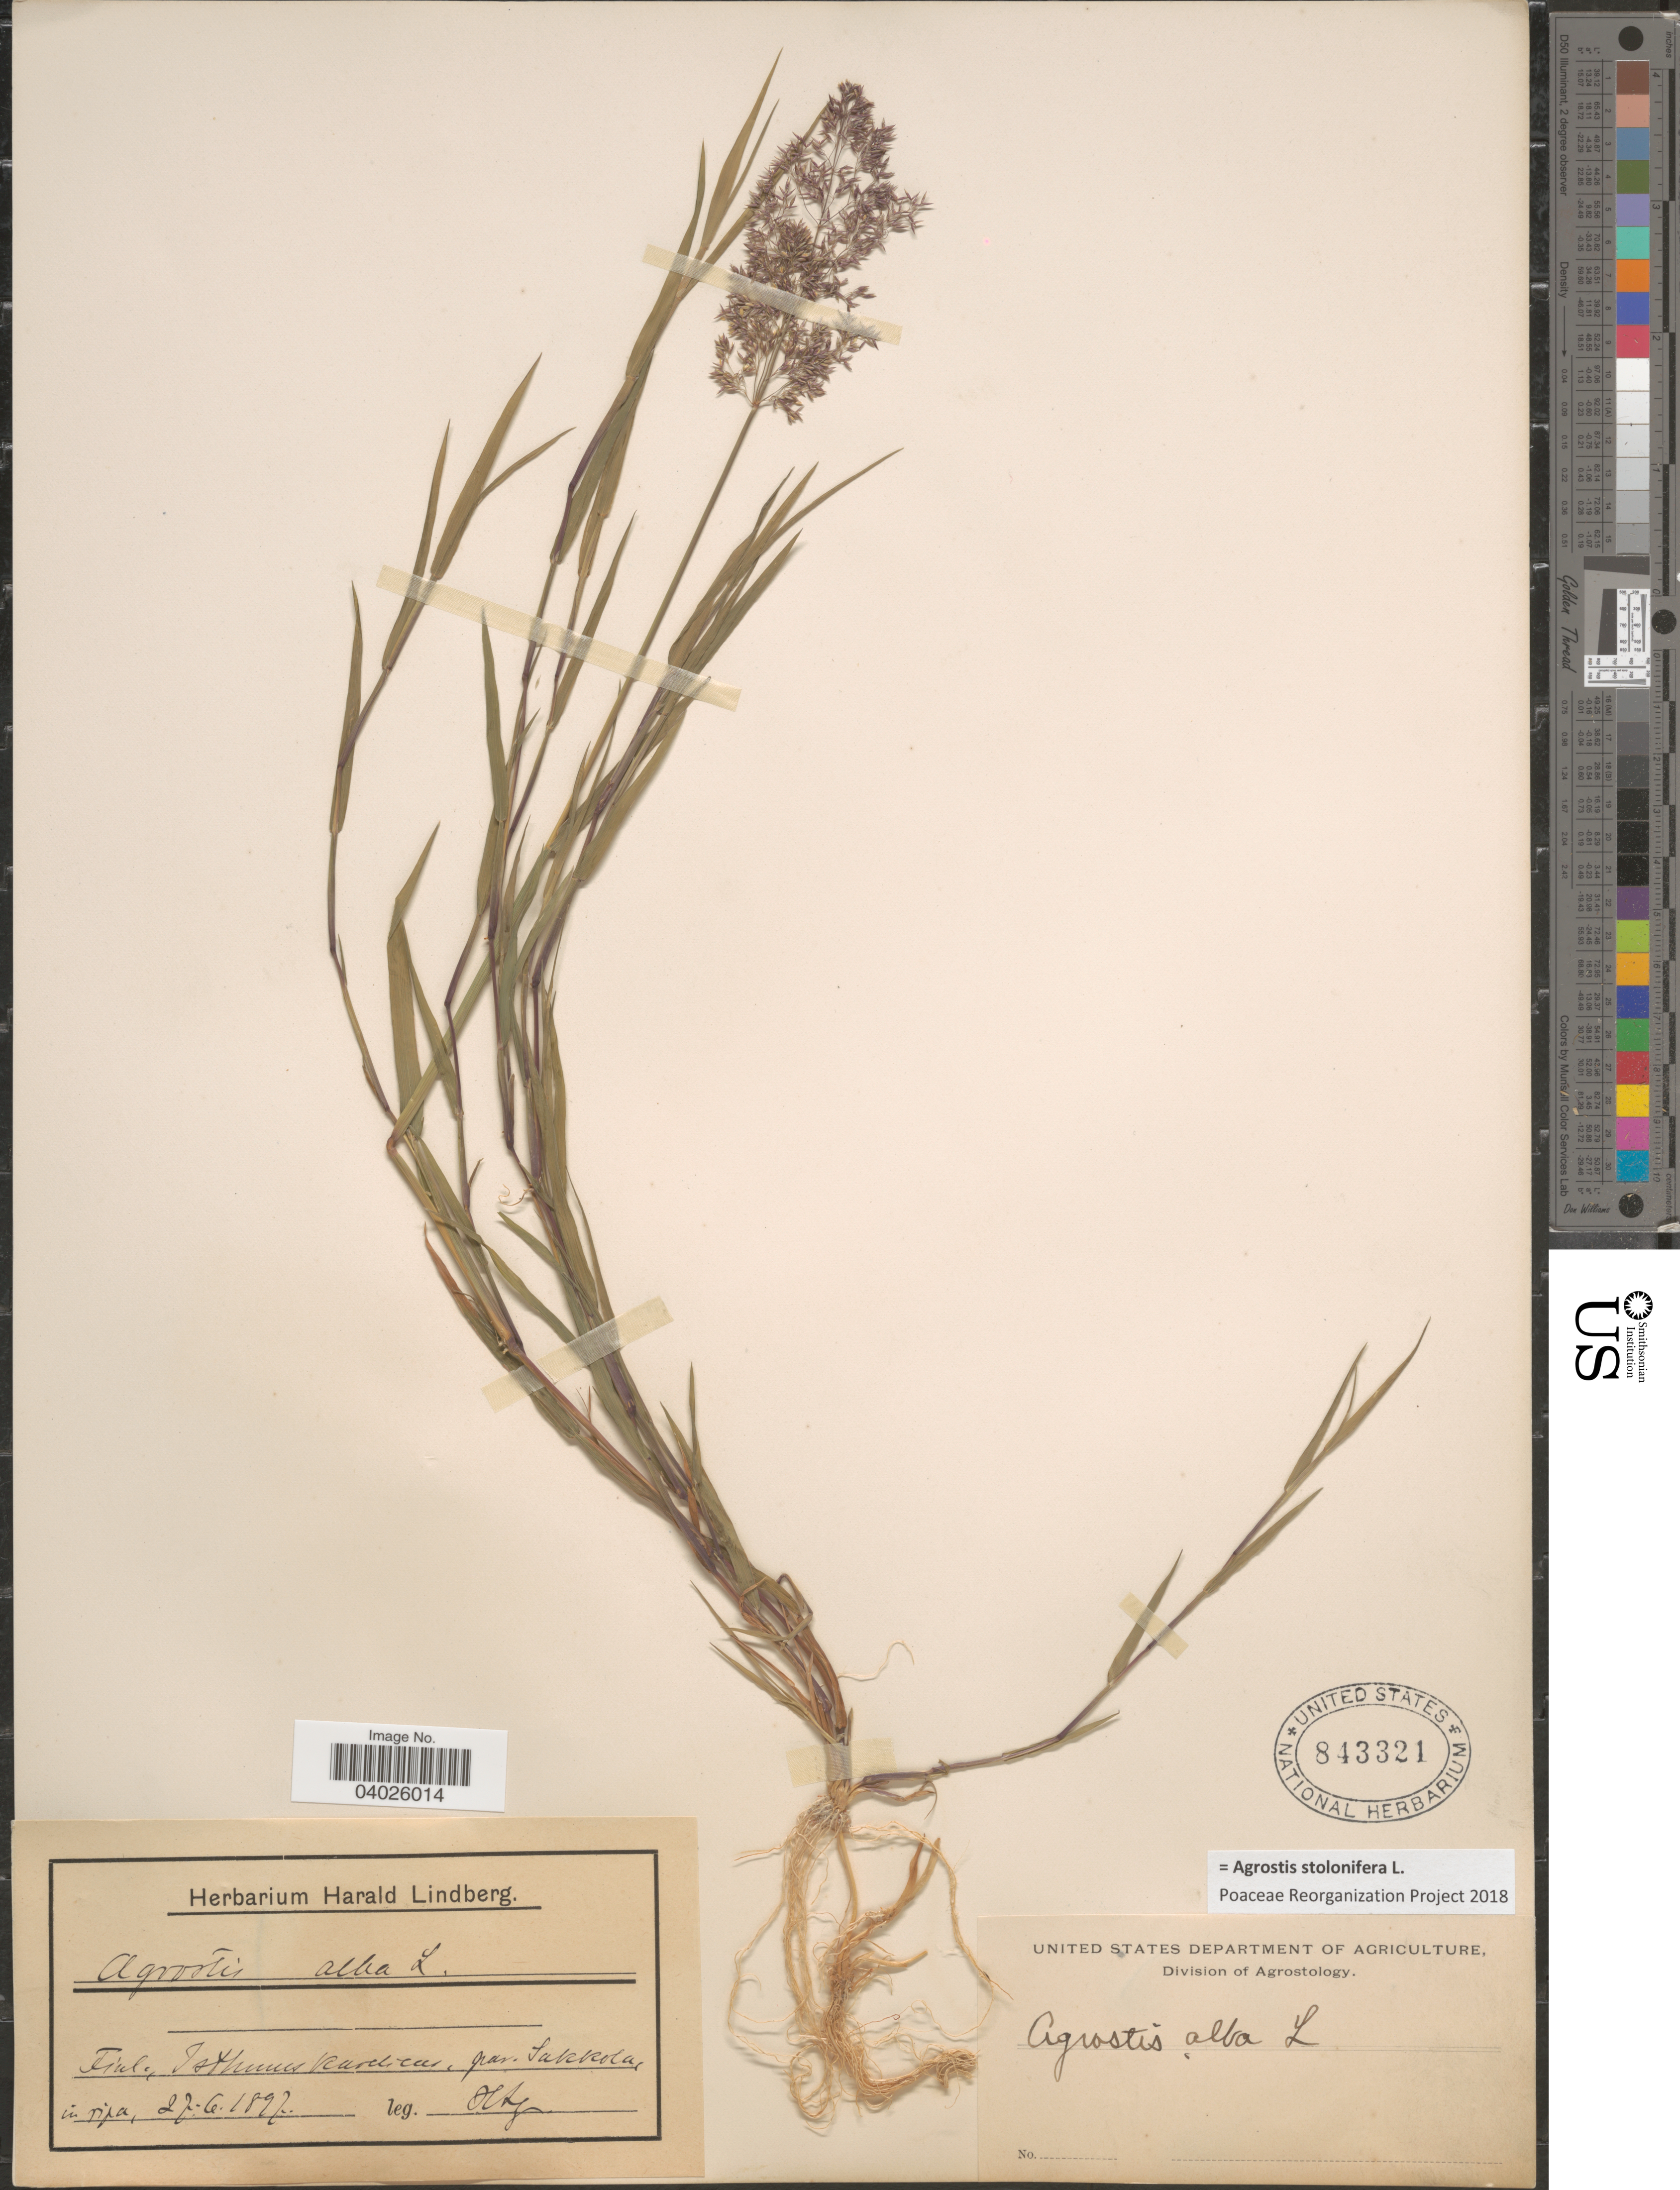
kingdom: Plantae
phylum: Tracheophyta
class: Liliopsida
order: Poales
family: Poaceae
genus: Agrostis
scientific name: Agrostis stolonifera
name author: L.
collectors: H. Lindberg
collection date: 1897-06-27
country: Finland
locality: Finl., Isthmus radicus, par. Sakkola.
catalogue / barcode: US 843321